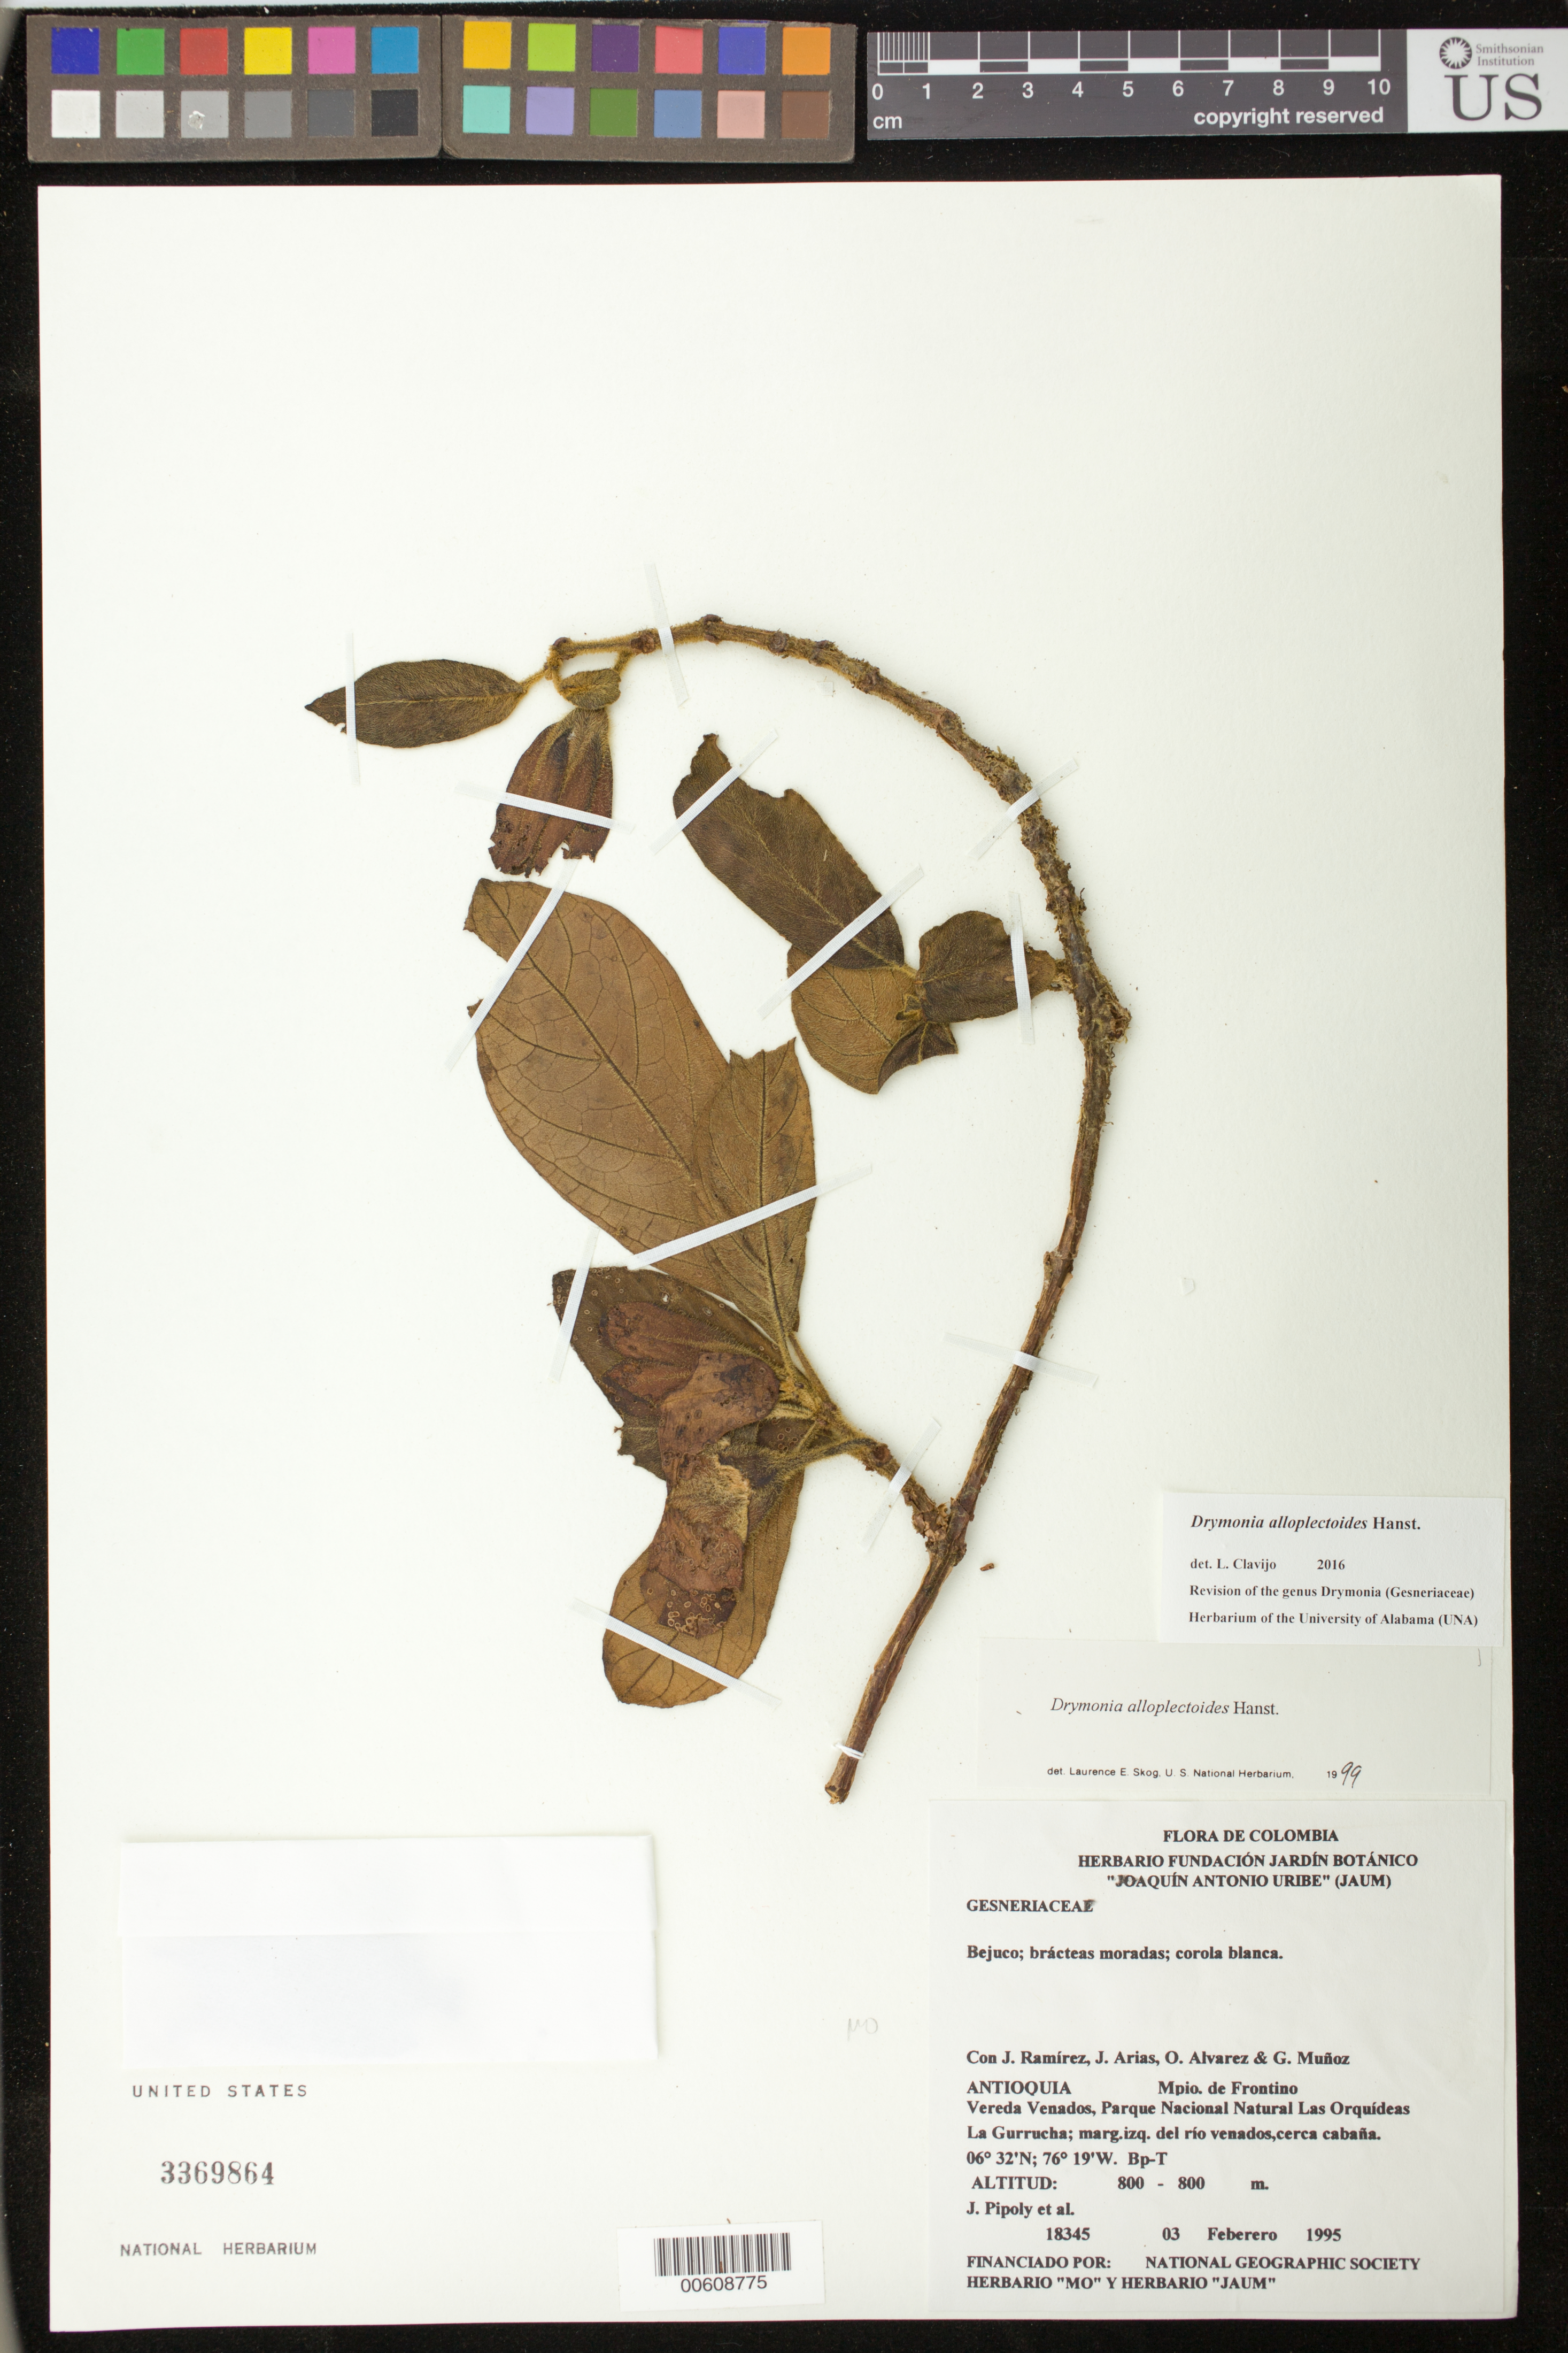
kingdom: Plantae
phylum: Tracheophyta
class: Magnoliopsida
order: Lamiales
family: Gesneriaceae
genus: Drymonia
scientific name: Drymonia alloplectoides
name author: Hanst.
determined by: Skog, Laurence E.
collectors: J. J. Pipoly, J. Ramírez, J. Arias, O. Alvarez & G. Muñoz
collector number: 18345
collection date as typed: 03 Feb 1995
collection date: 1995-02-03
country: Colombia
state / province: Antioquia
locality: Mpio. de Frontino, Vereda Venados, Parque Nacional Natural Las Orquídeas, La Gurrucha, marg. izq. del río Venados, cerca cabaña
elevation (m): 800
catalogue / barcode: US 3369864